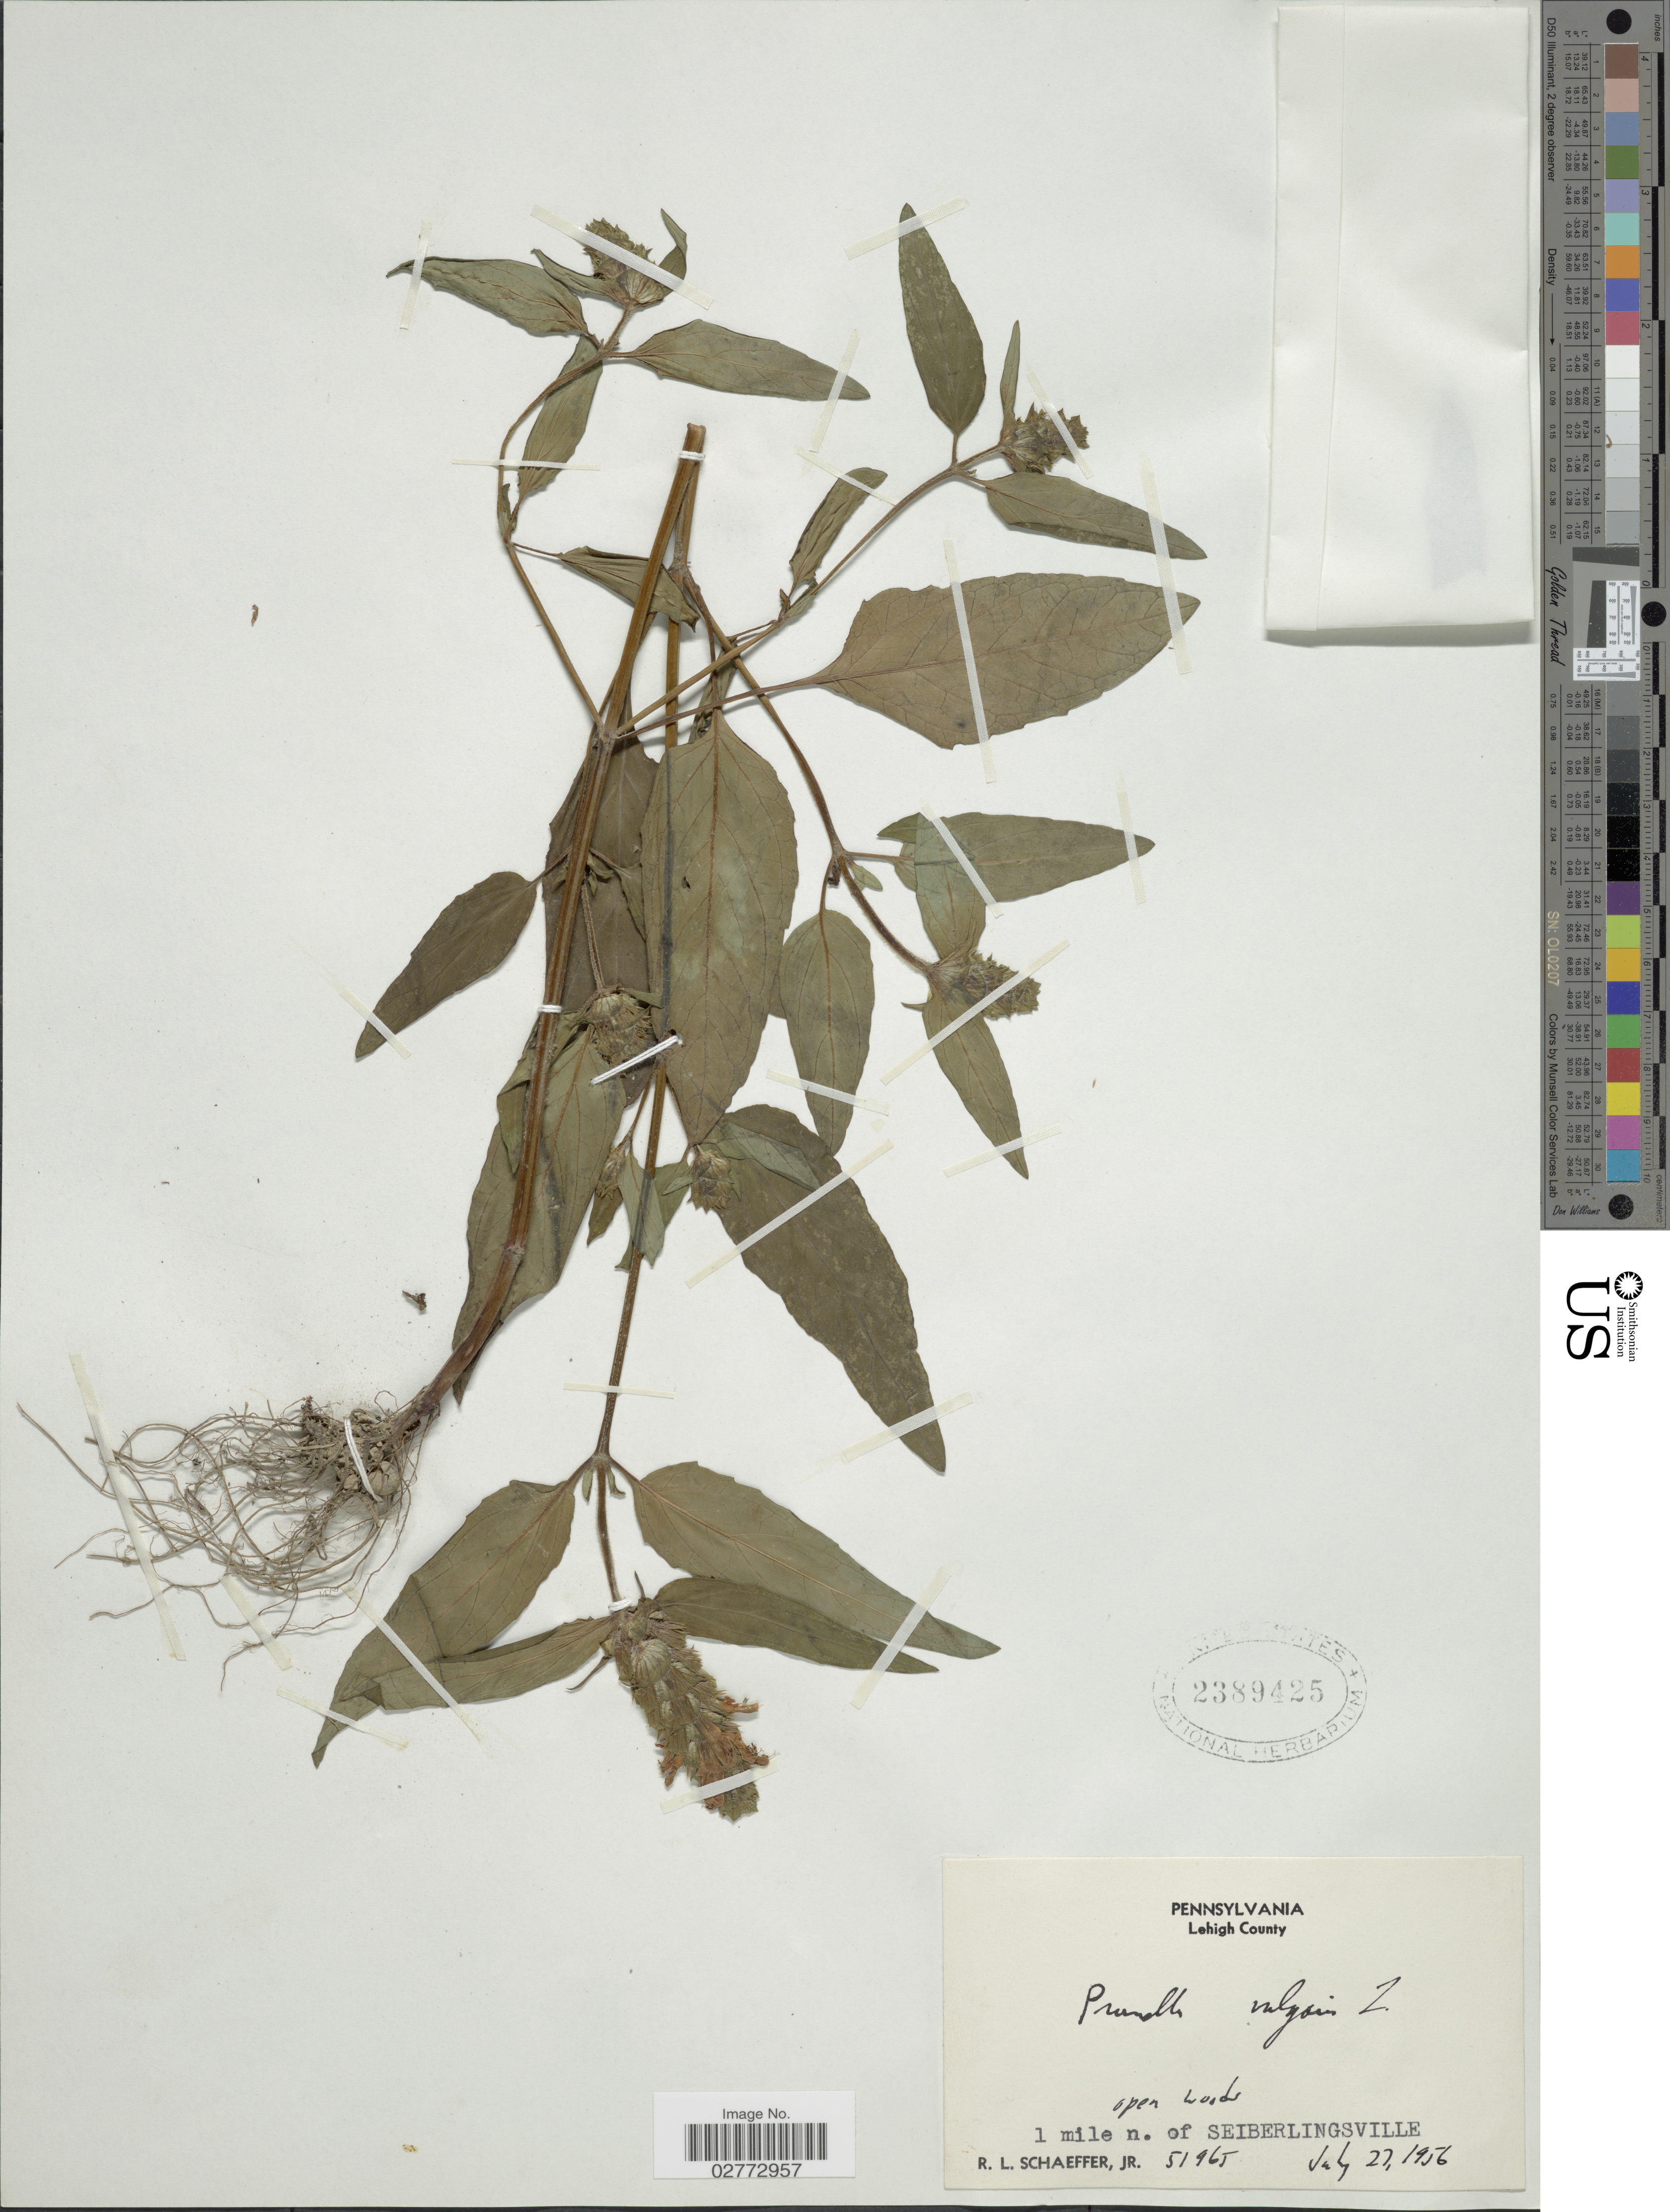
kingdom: Plantae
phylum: Tracheophyta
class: Magnoliopsida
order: Lamiales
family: Lamiaceae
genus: Prunella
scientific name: Prunella vulgaris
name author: L.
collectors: R. L. Schaeffer Jr.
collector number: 51965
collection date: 1956-07-27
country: United States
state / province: Pennsylvania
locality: Lehigh County. 1 mile n. of Seiberlingsville.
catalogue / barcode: US 2389425